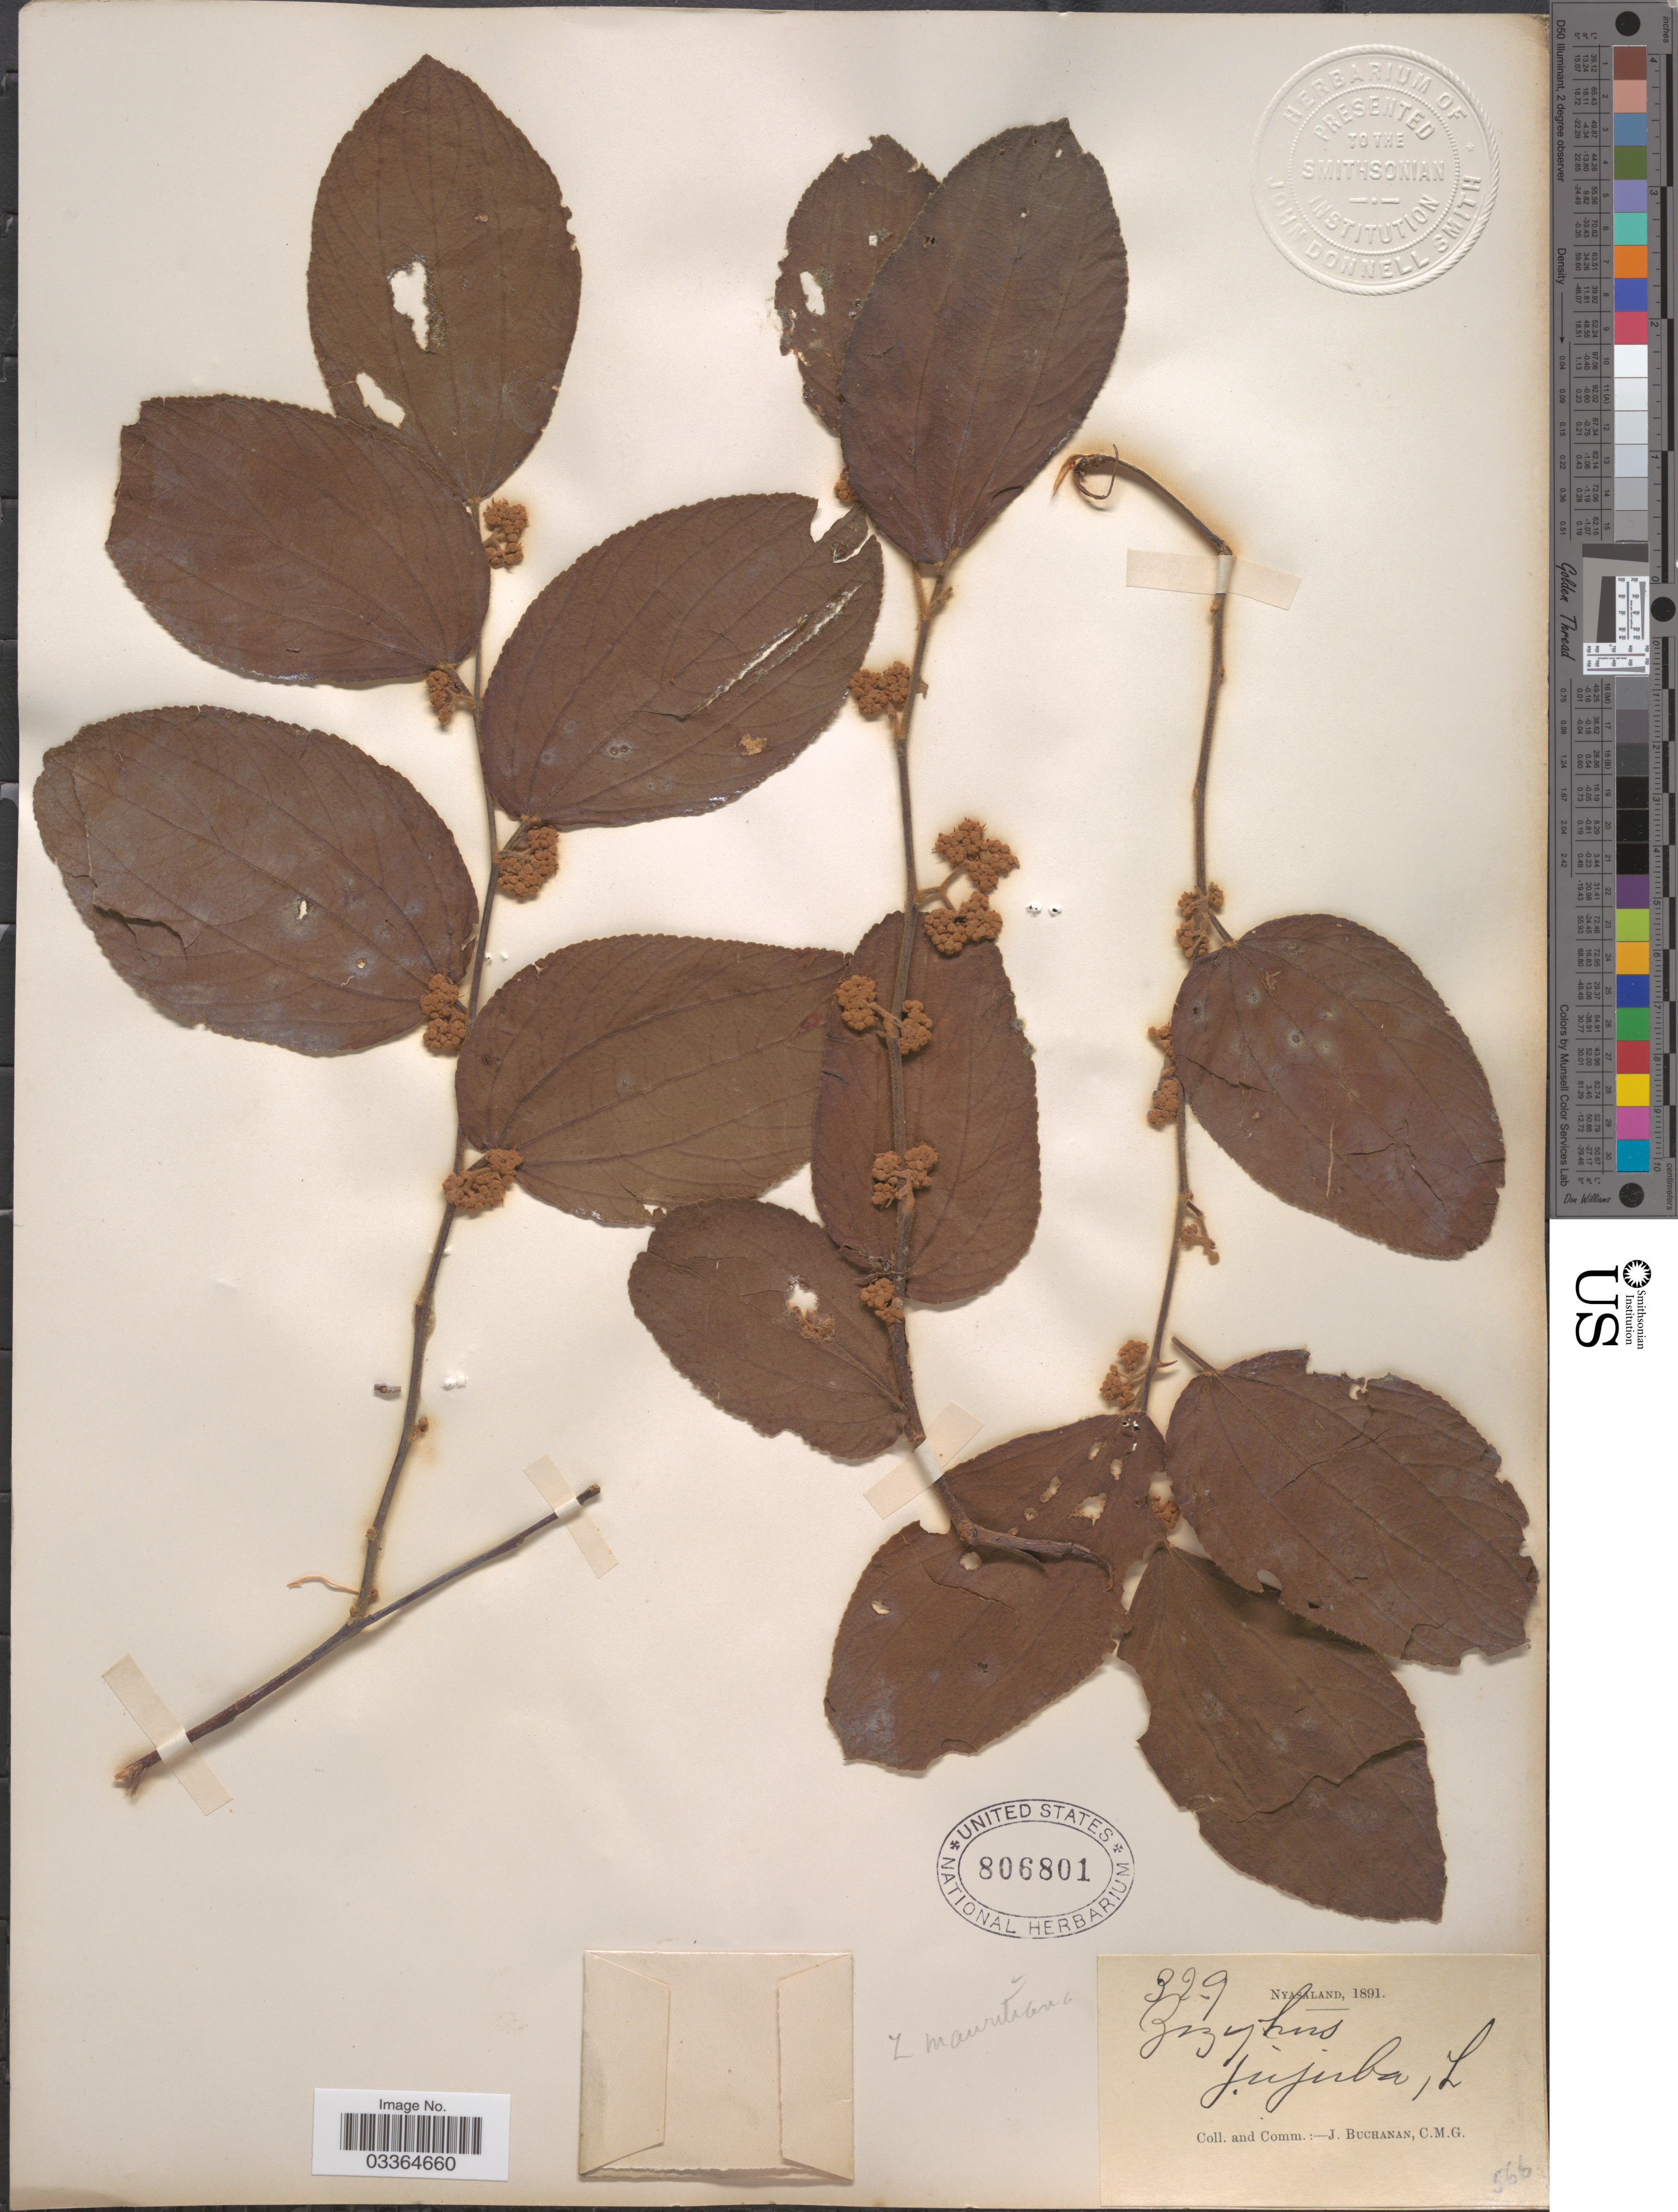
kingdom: Plantae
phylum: Tracheophyta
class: Magnoliopsida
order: Rosales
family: Rhamnaceae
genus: Ziziphus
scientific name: Ziziphus mauritiana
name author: Lam.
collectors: J. Buchanan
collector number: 329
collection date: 1891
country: Malawi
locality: Nyasaland.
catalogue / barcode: US 806801